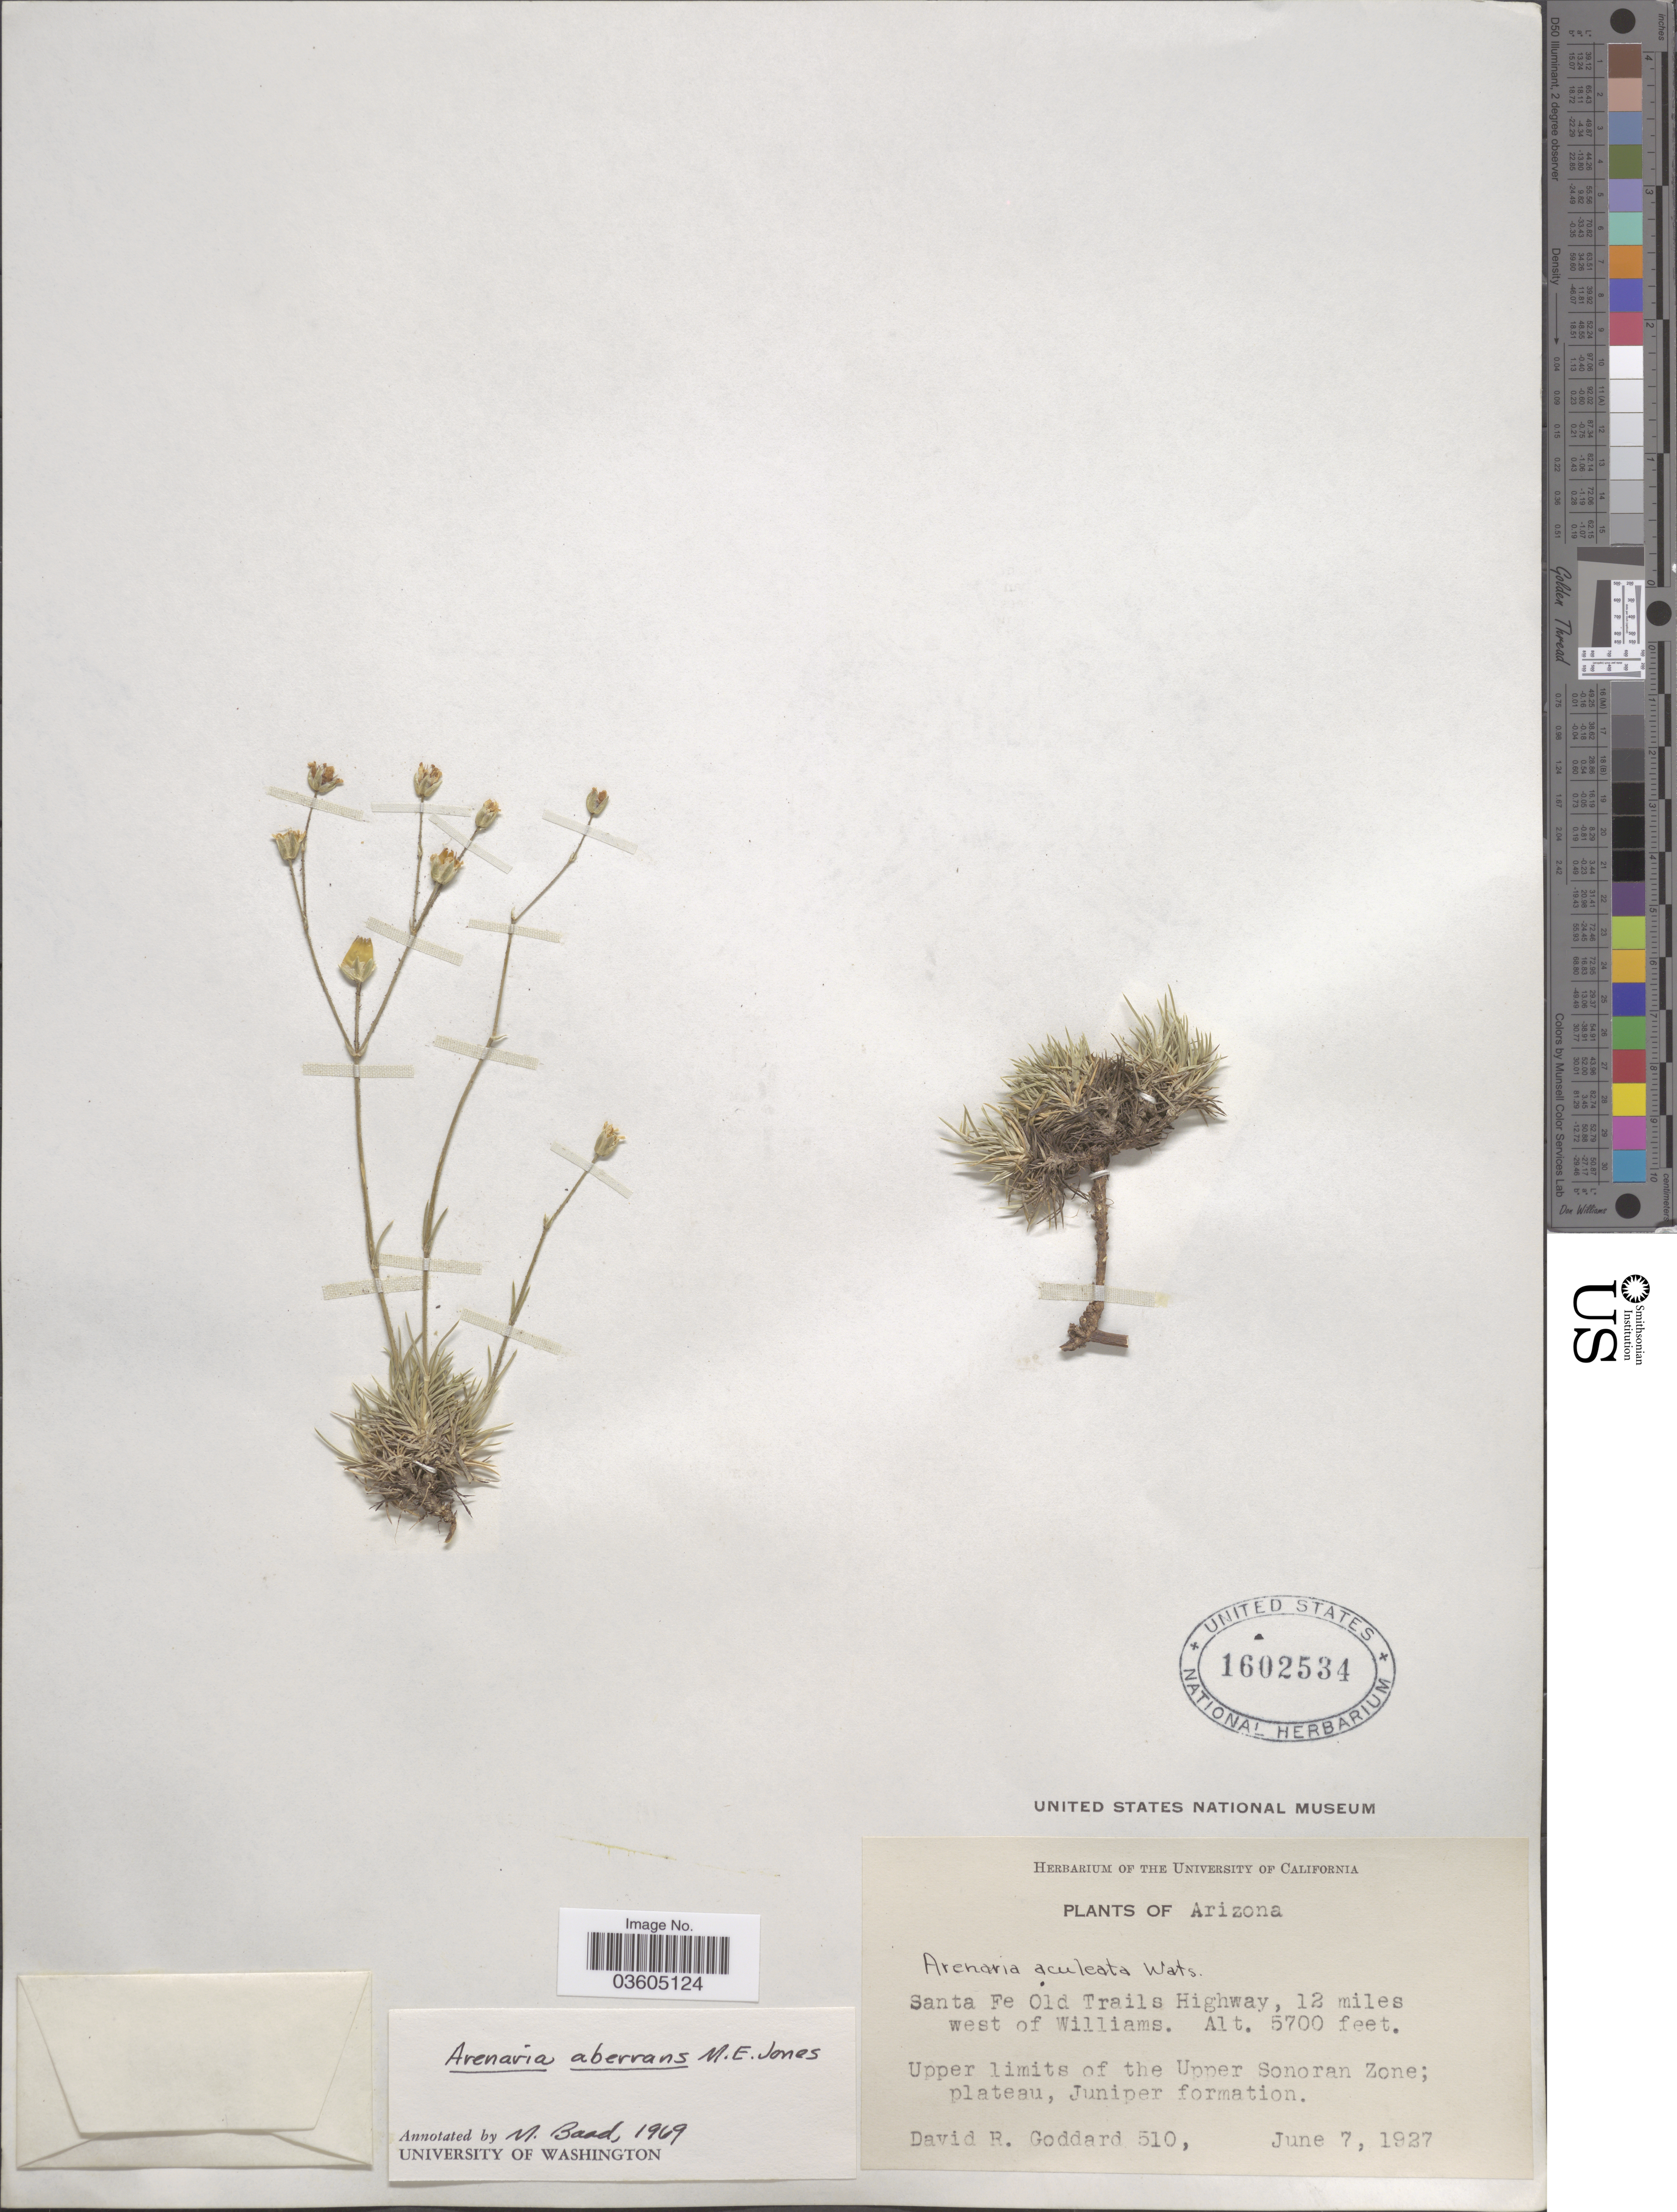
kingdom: Plantae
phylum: Tracheophyta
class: Magnoliopsida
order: Caryophyllales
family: Caryophyllaceae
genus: Eremogone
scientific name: Eremogone aberrans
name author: (M.E. Jones) Ikonn.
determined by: U.S. National Herbarium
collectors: D. Goddard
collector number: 510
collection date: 1927-06-07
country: United States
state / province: Arizona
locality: Santa Fe Old Trails Highway, 12 miles west of Williams. Upper limits of the Upper Sonoran Zone; plateau, Juniper formation.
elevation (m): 1737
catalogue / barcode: US 1602534